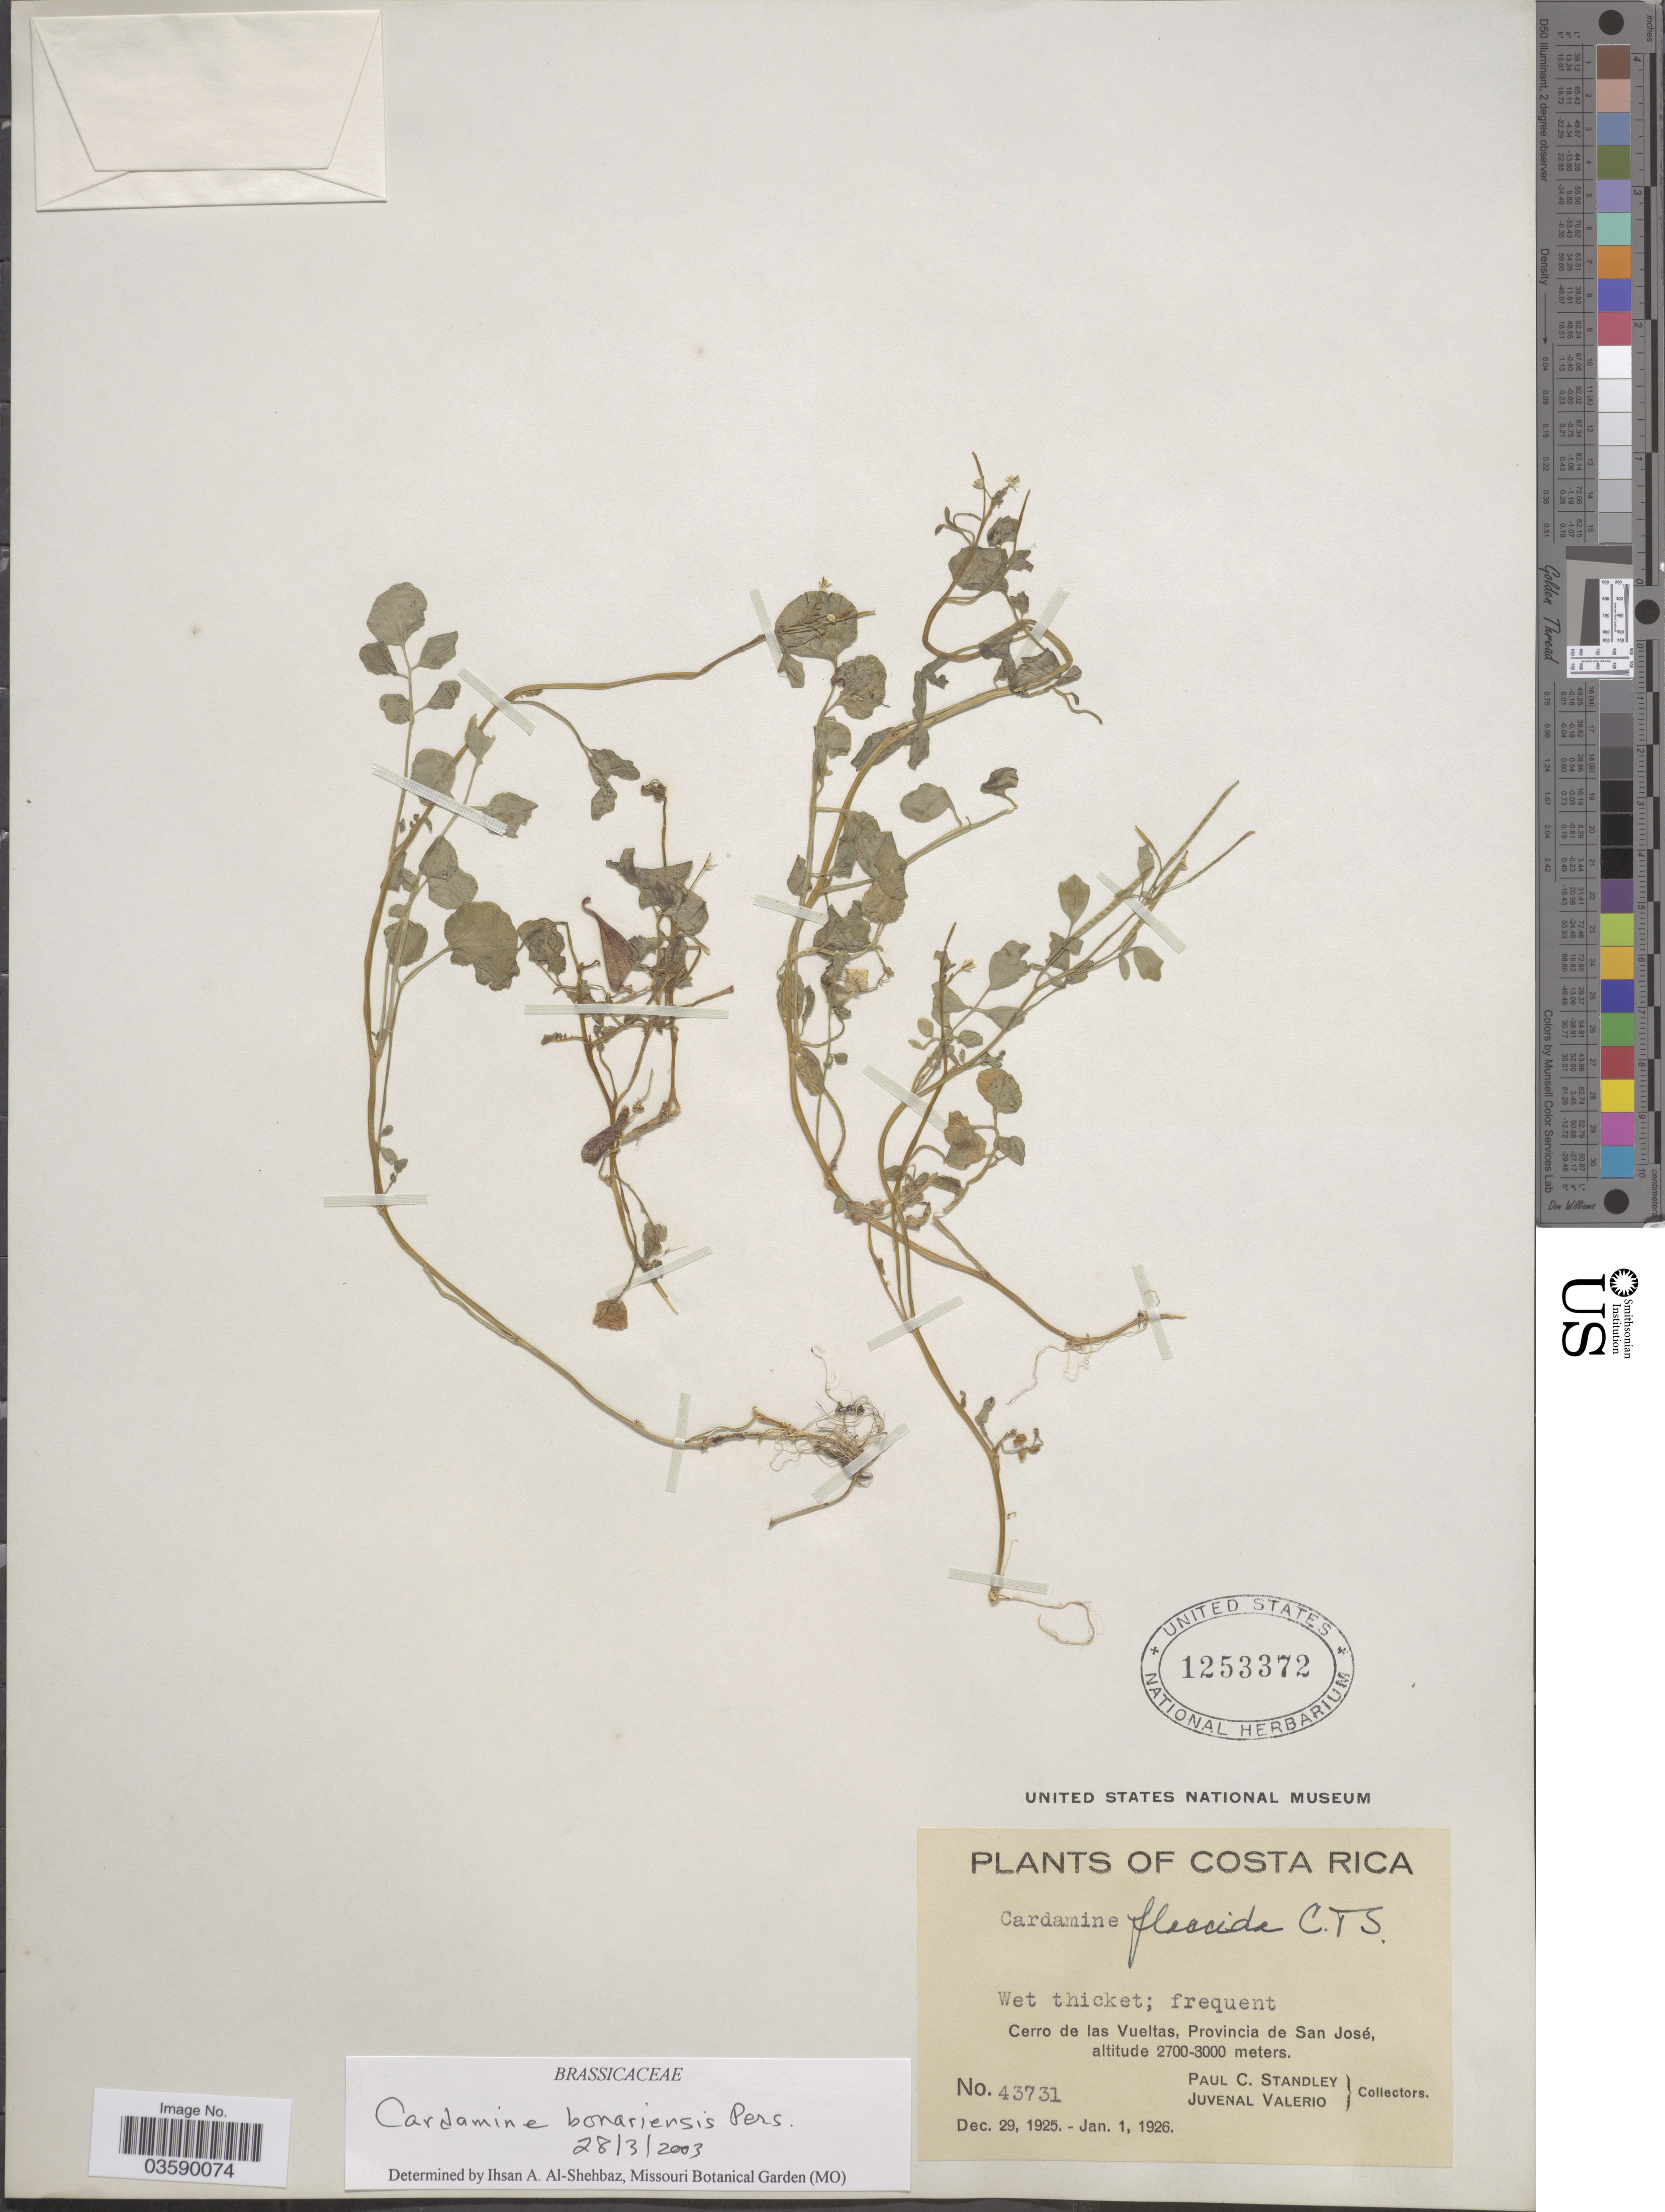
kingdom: Plantae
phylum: Tracheophyta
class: Magnoliopsida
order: Brassicales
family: Brassicaceae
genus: Cardamine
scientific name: Cardamine bonariensis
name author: Pers.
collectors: P. C. Standley & J. Valerio R.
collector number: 43731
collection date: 1925-12-29/1926-01-01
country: Costa Rica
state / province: San José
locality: Cerro de las Vueltas.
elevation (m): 2700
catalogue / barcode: US 1253372